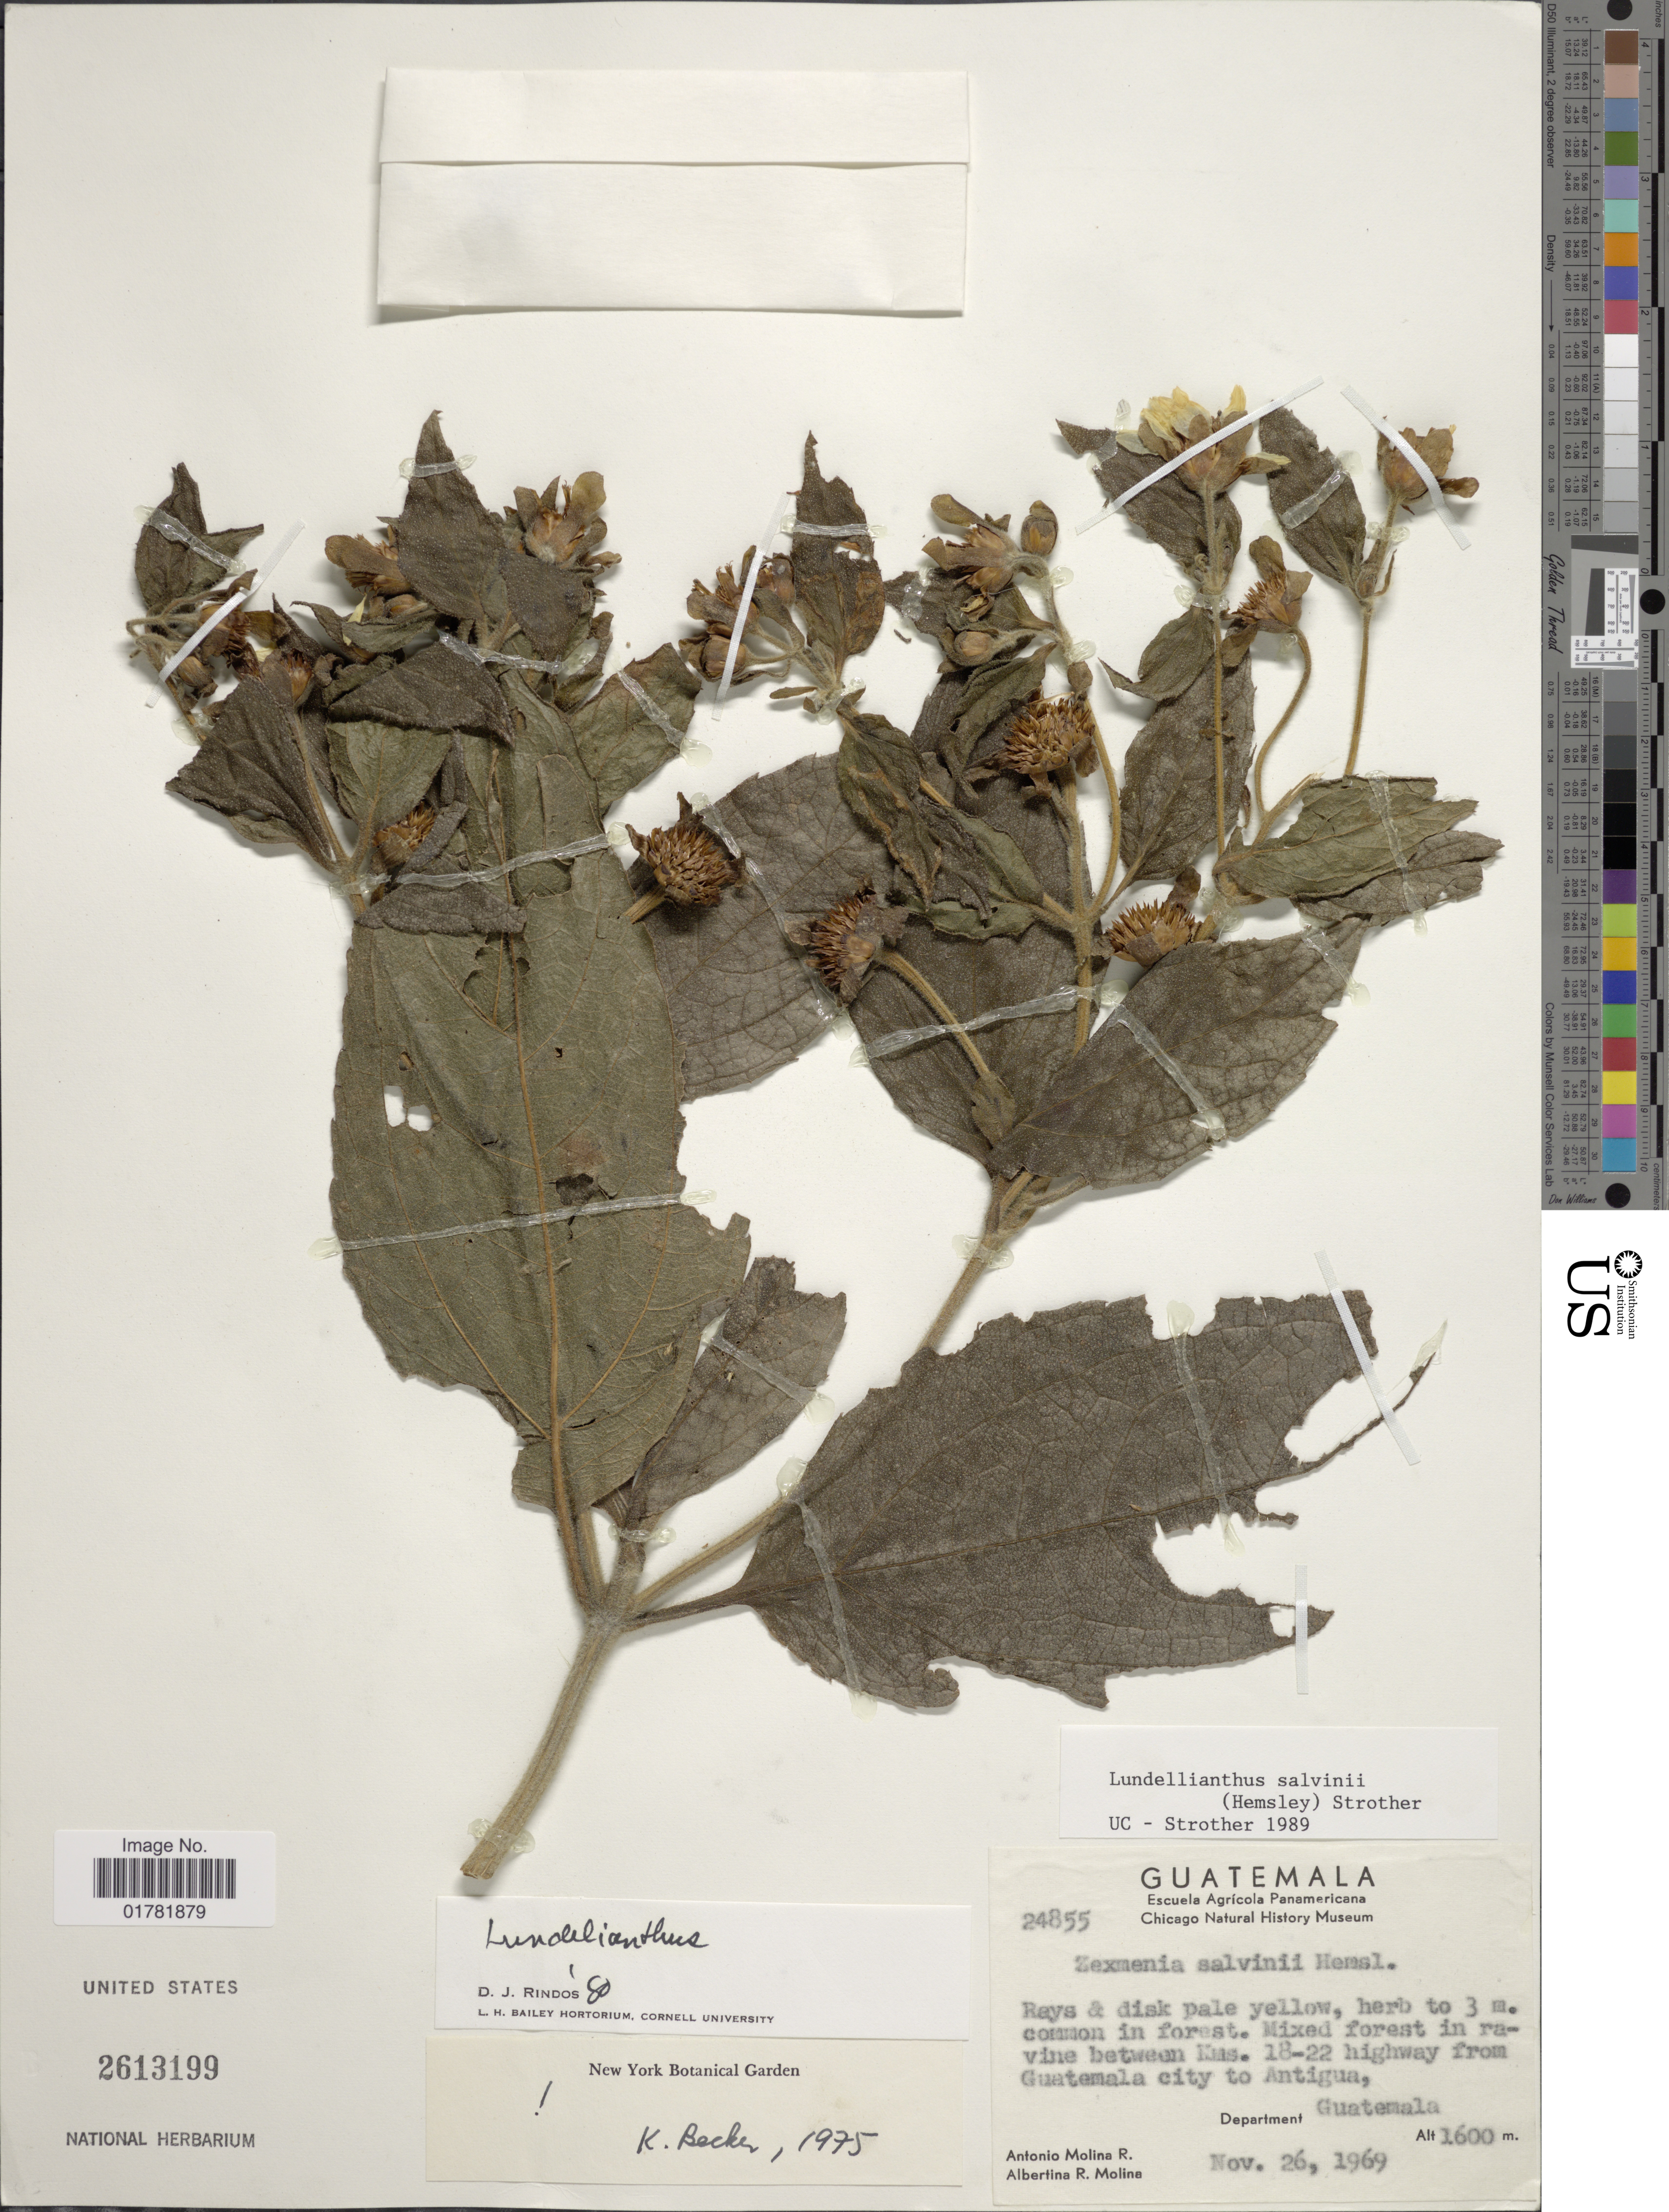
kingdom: Plantae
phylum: Tracheophyta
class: Magnoliopsida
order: Asterales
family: Asteraceae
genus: Lundellianthus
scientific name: Lundellianthus salvinii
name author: (Hemsl.) Strother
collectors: A. Molina R. & A. R. Molina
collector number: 24855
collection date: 1969-11-26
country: Guatemala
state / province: Guatemala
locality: Mixed forest in ravine between Kms 18-22 highway from Guatemala city to Antigua, Department Guatemala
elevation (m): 1600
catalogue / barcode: US 2613199